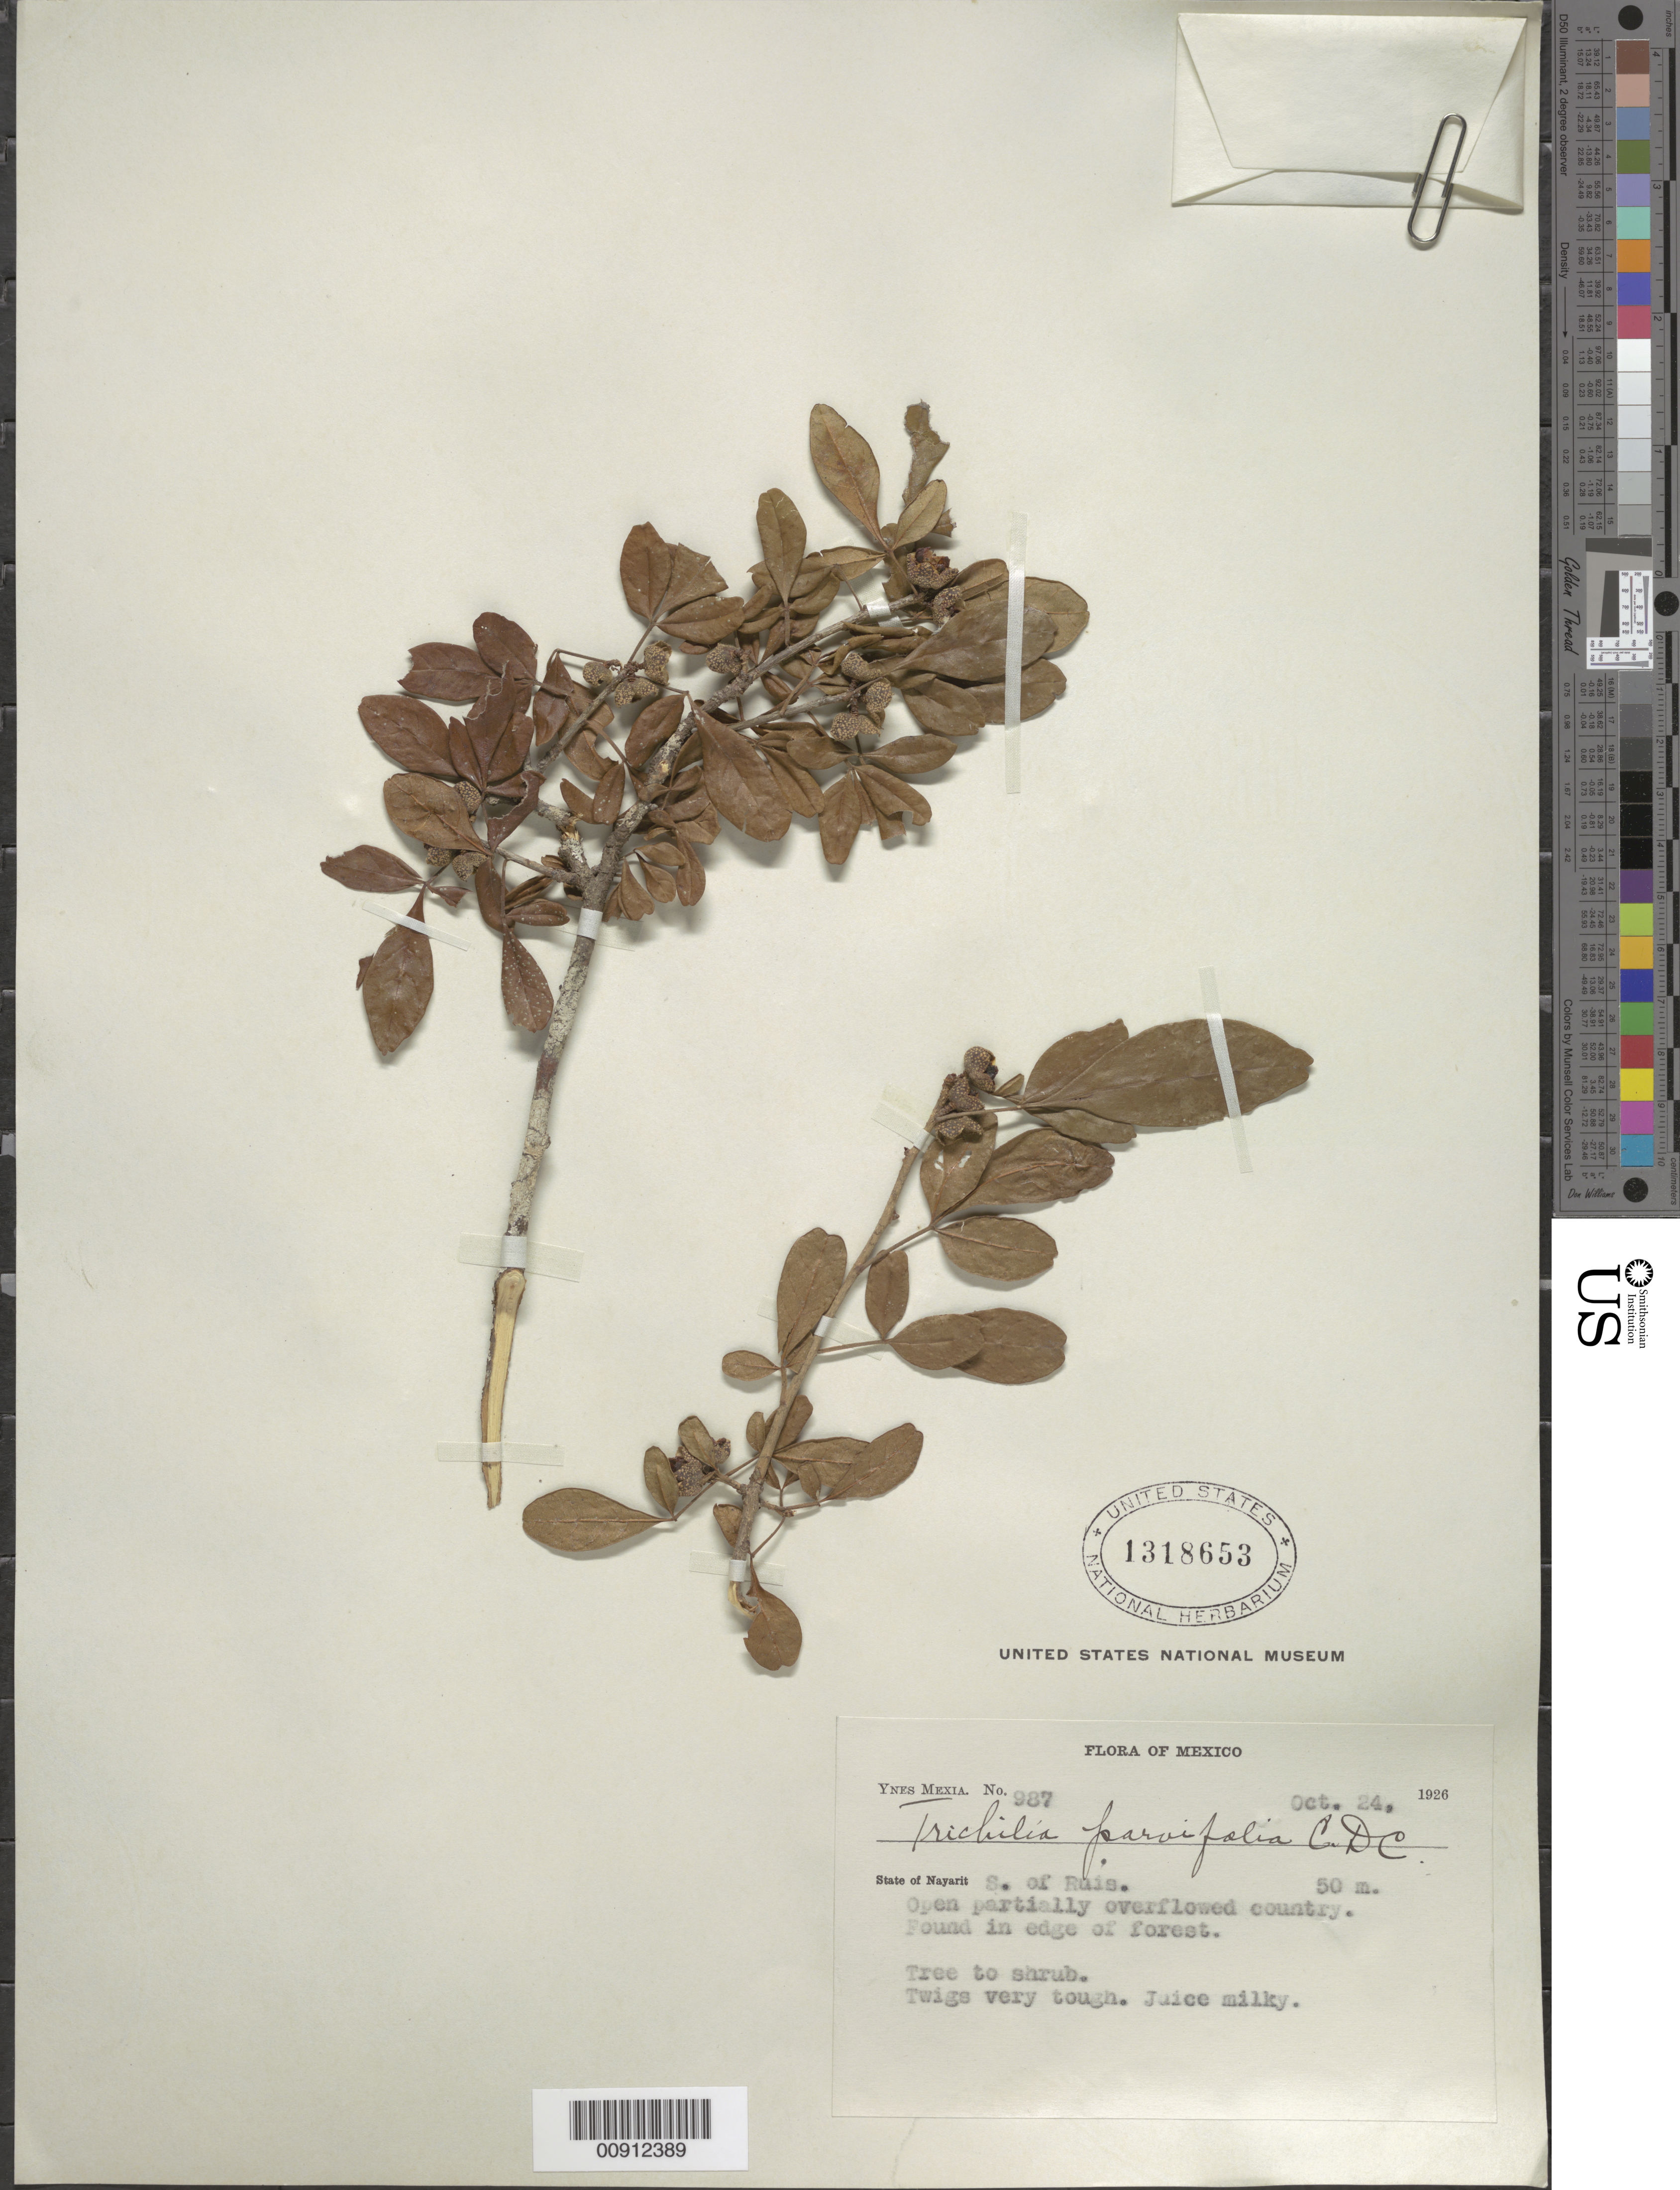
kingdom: Plantae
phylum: Tracheophyta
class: Magnoliopsida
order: Sapindales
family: Meliaceae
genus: Trichilia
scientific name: Trichilia parvifolia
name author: C. DC.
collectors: Y. Mexia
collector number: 987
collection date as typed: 24 Oct 1926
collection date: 1926-10-24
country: Mexico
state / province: Nayarit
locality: State of Nayarit: S. of Ruis.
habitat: Open partially overflowed country. Found in edge of forest.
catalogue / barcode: US 1318653